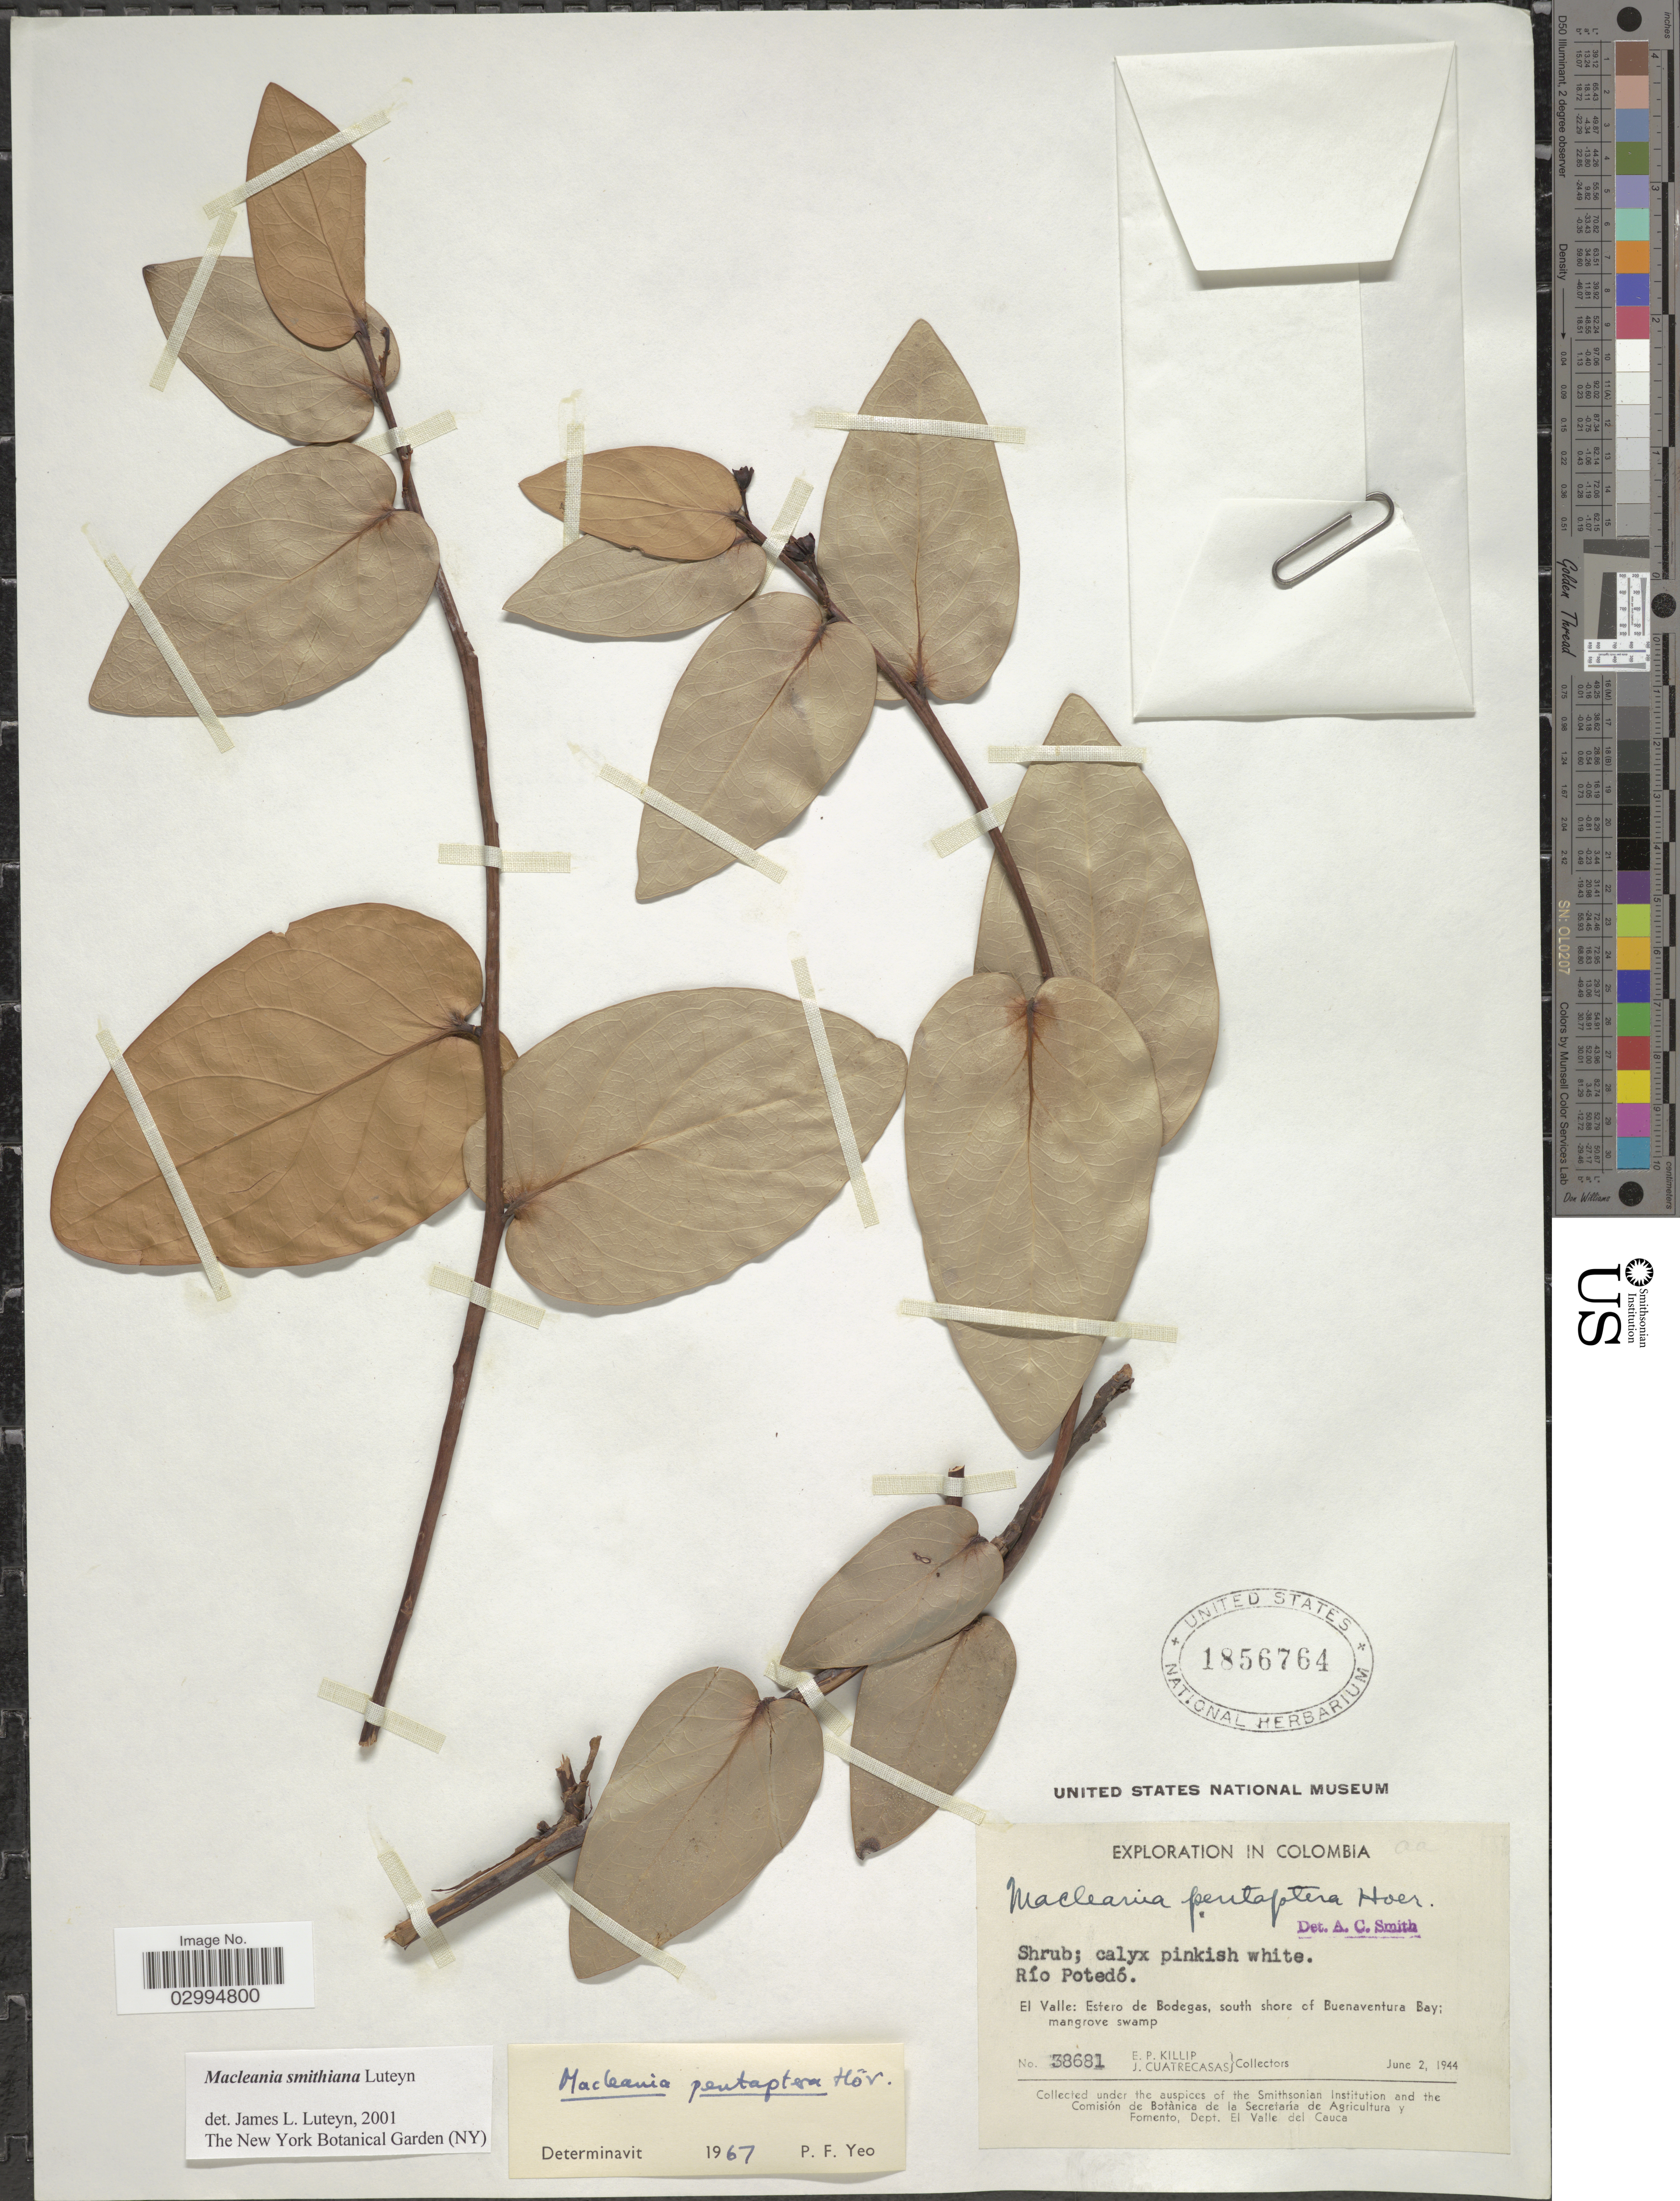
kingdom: Plantae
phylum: Tracheophyta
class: Magnoliopsida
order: Ericales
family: Ericaceae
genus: Macleania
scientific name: Macleania smithiana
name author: Luteyn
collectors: E. P. Killip & J. Cuatrecasas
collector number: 38681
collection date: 1944-06-02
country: Colombia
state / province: Valle del Cauca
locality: Río Potedó. El Valle: Estero de Bodegas, south shore of Buenaventura Bay.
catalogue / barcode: US 1856764